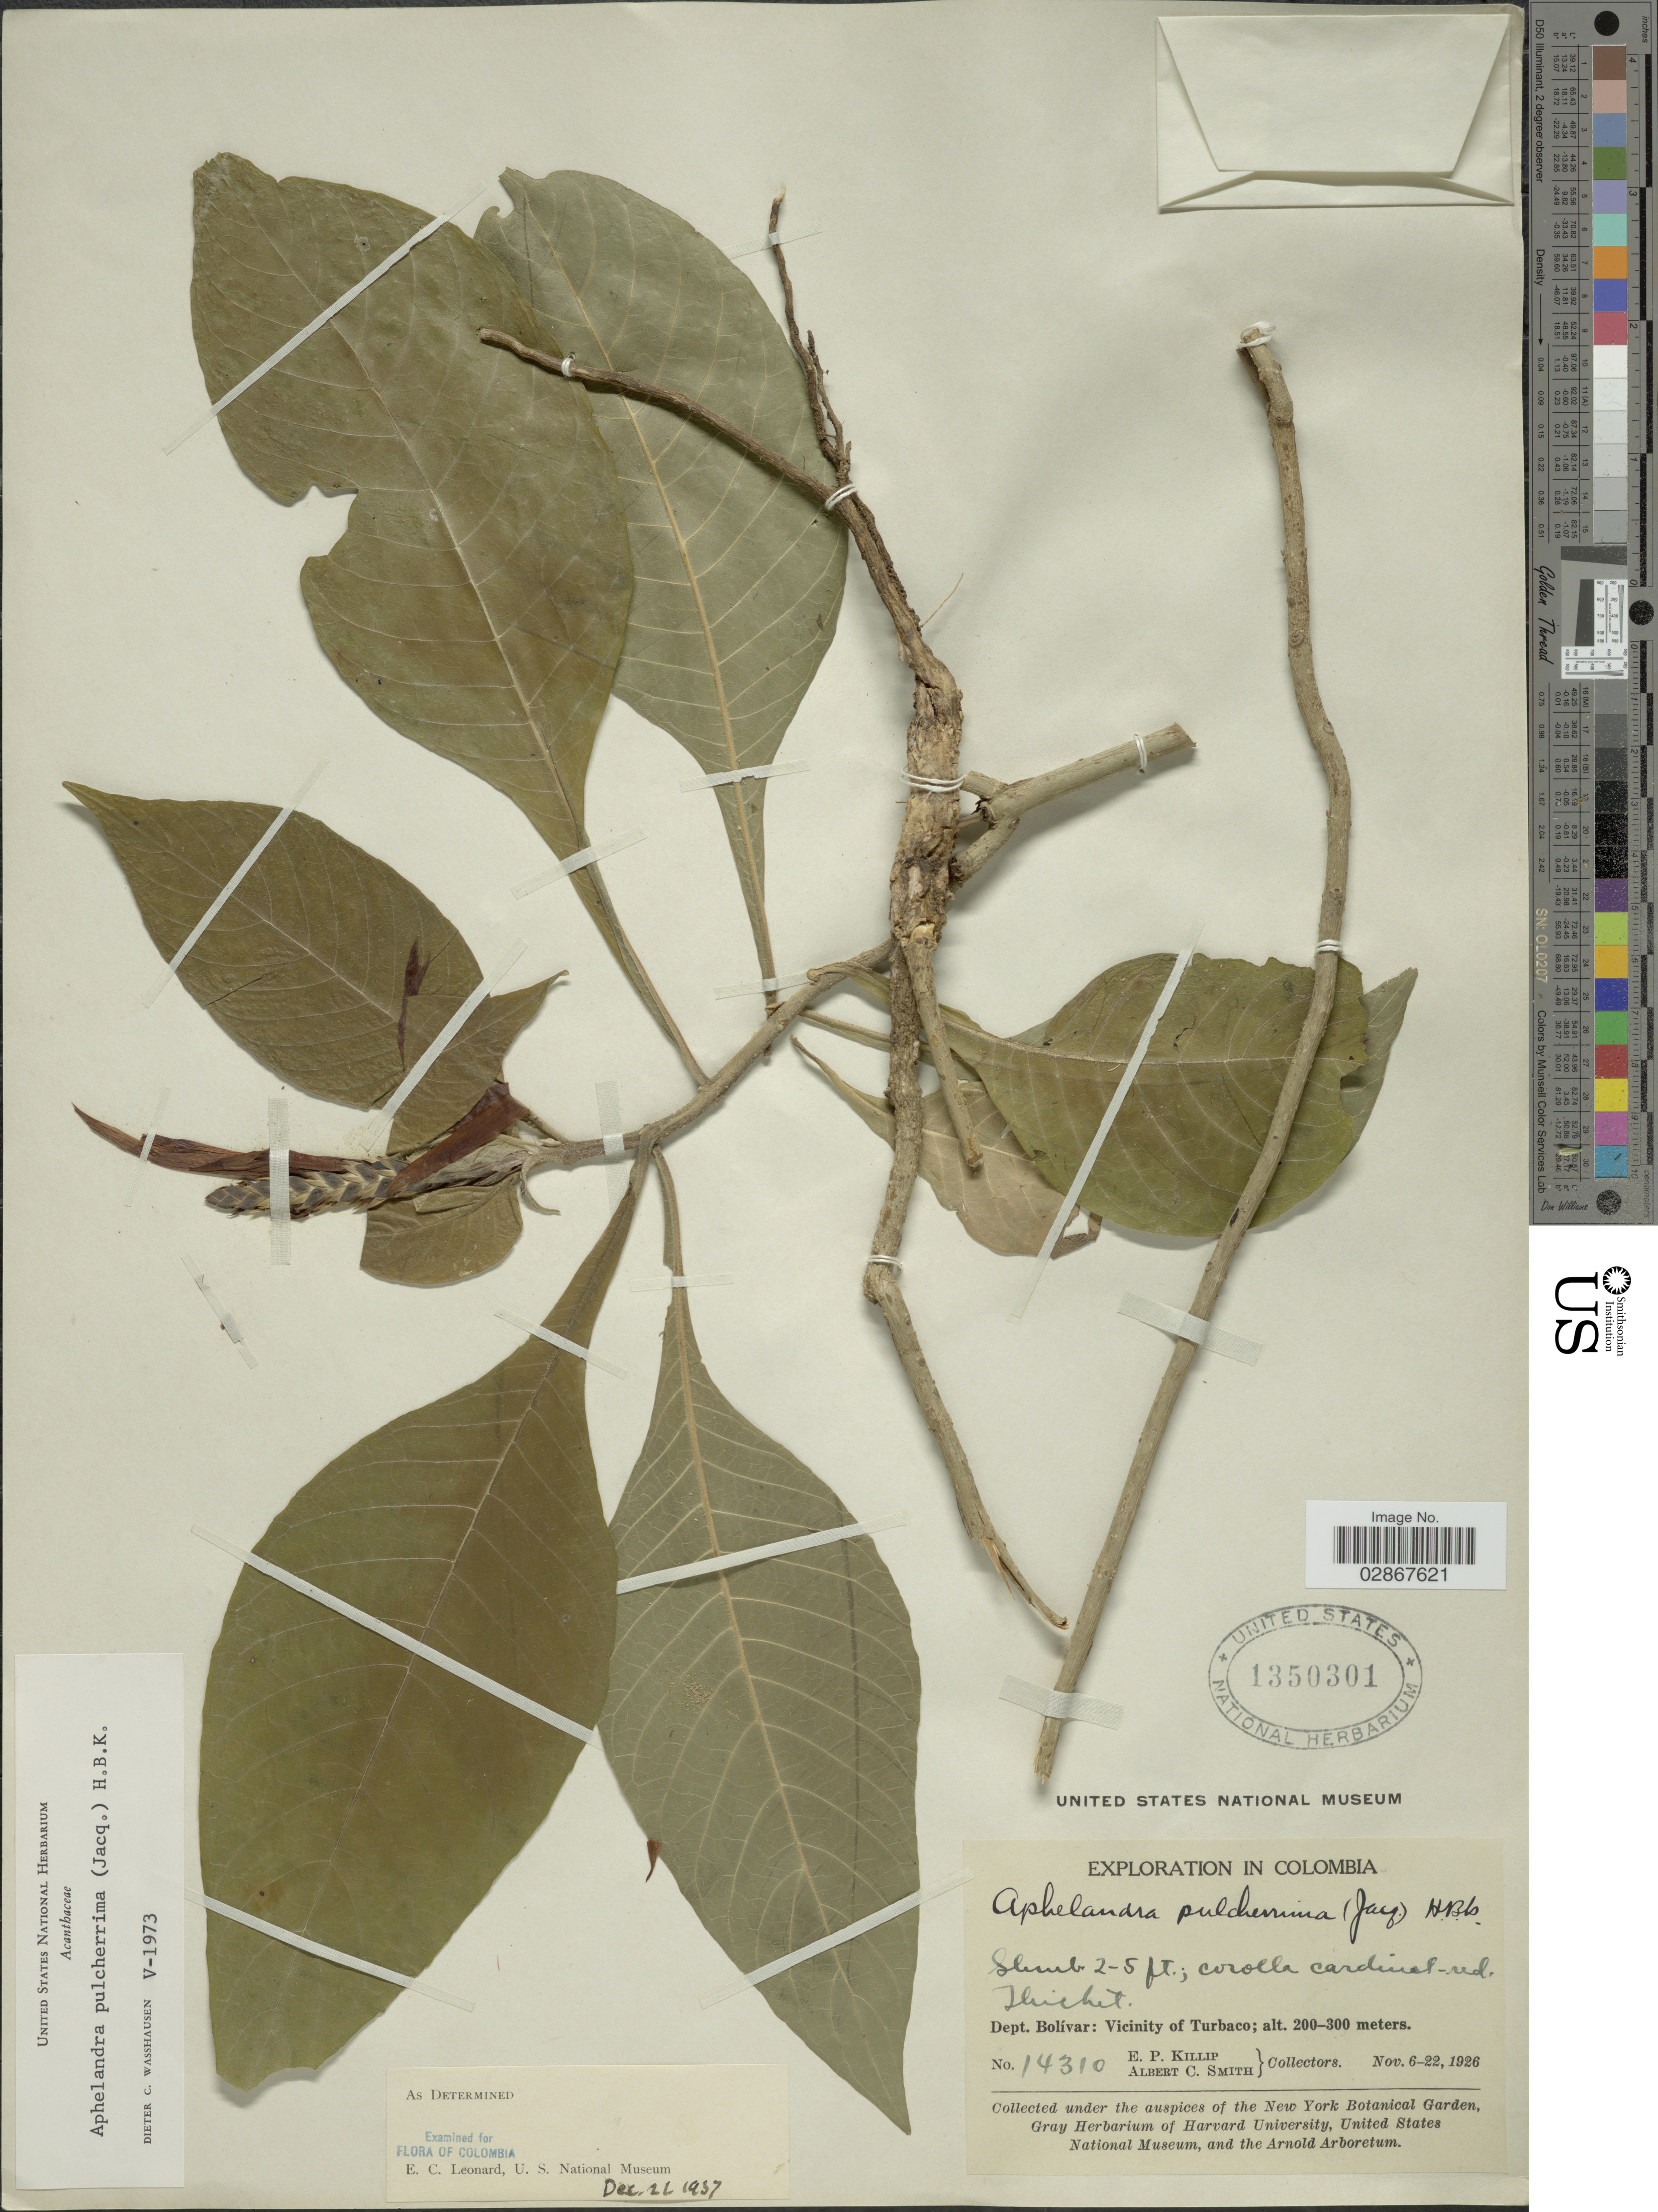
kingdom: Plantae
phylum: Tracheophyta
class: Magnoliopsida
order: Lamiales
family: Acanthaceae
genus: Aphelandra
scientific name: Aphelandra pulcherrima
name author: (Jacq.) Kunth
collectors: E. P. Killip & A. C. Smith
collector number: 14310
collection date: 1926-11-06/1926-11-22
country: Colombia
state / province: Bolívar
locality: Dept. Bolívar: Vicinity of Turbaco.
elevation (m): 200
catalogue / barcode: US 1350301